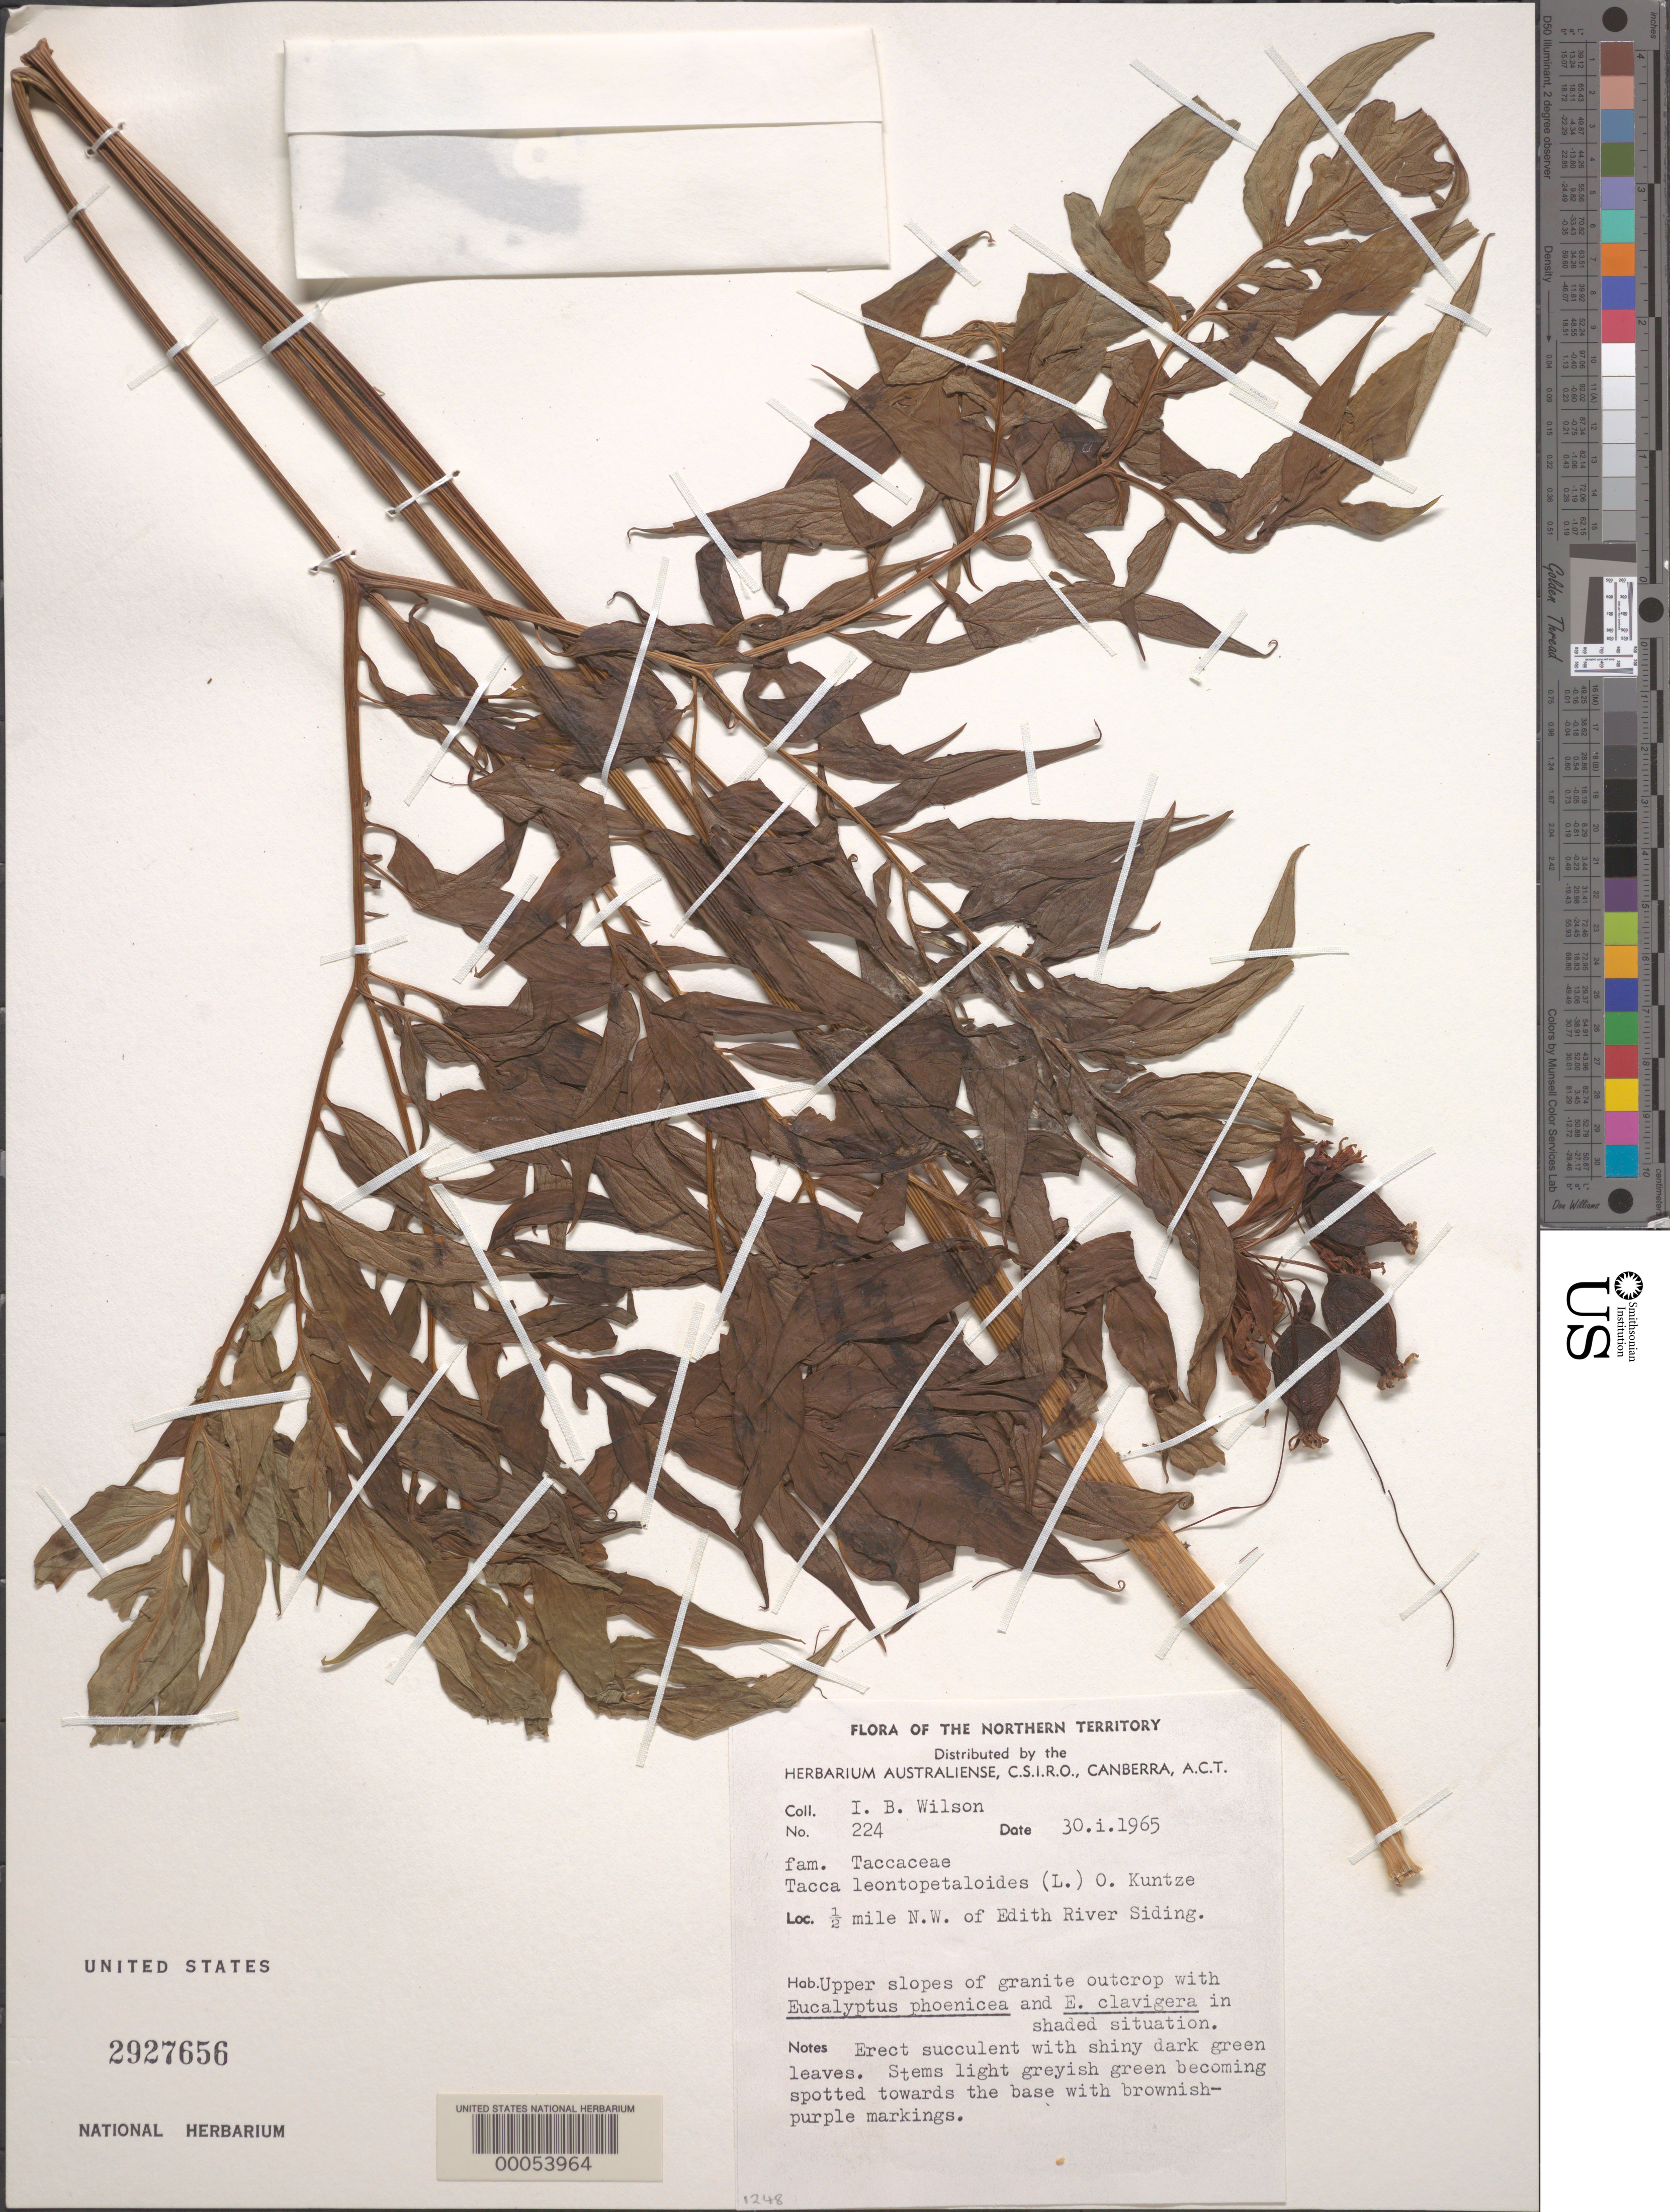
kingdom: Plantae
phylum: Tracheophyta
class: Liliopsida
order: Dioscoreales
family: Dioscoreaceae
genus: Tacca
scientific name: Tacca leontopetaloides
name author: (L.) Kuntze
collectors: I. B. Wilson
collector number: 224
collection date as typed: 30 Jan 1965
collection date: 1965-01-30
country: Australia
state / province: Northern Territory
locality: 1/2 mile n.w. of edith river siding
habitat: From upper slopes of granite outcrop in shaded situation.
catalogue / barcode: US 2927656